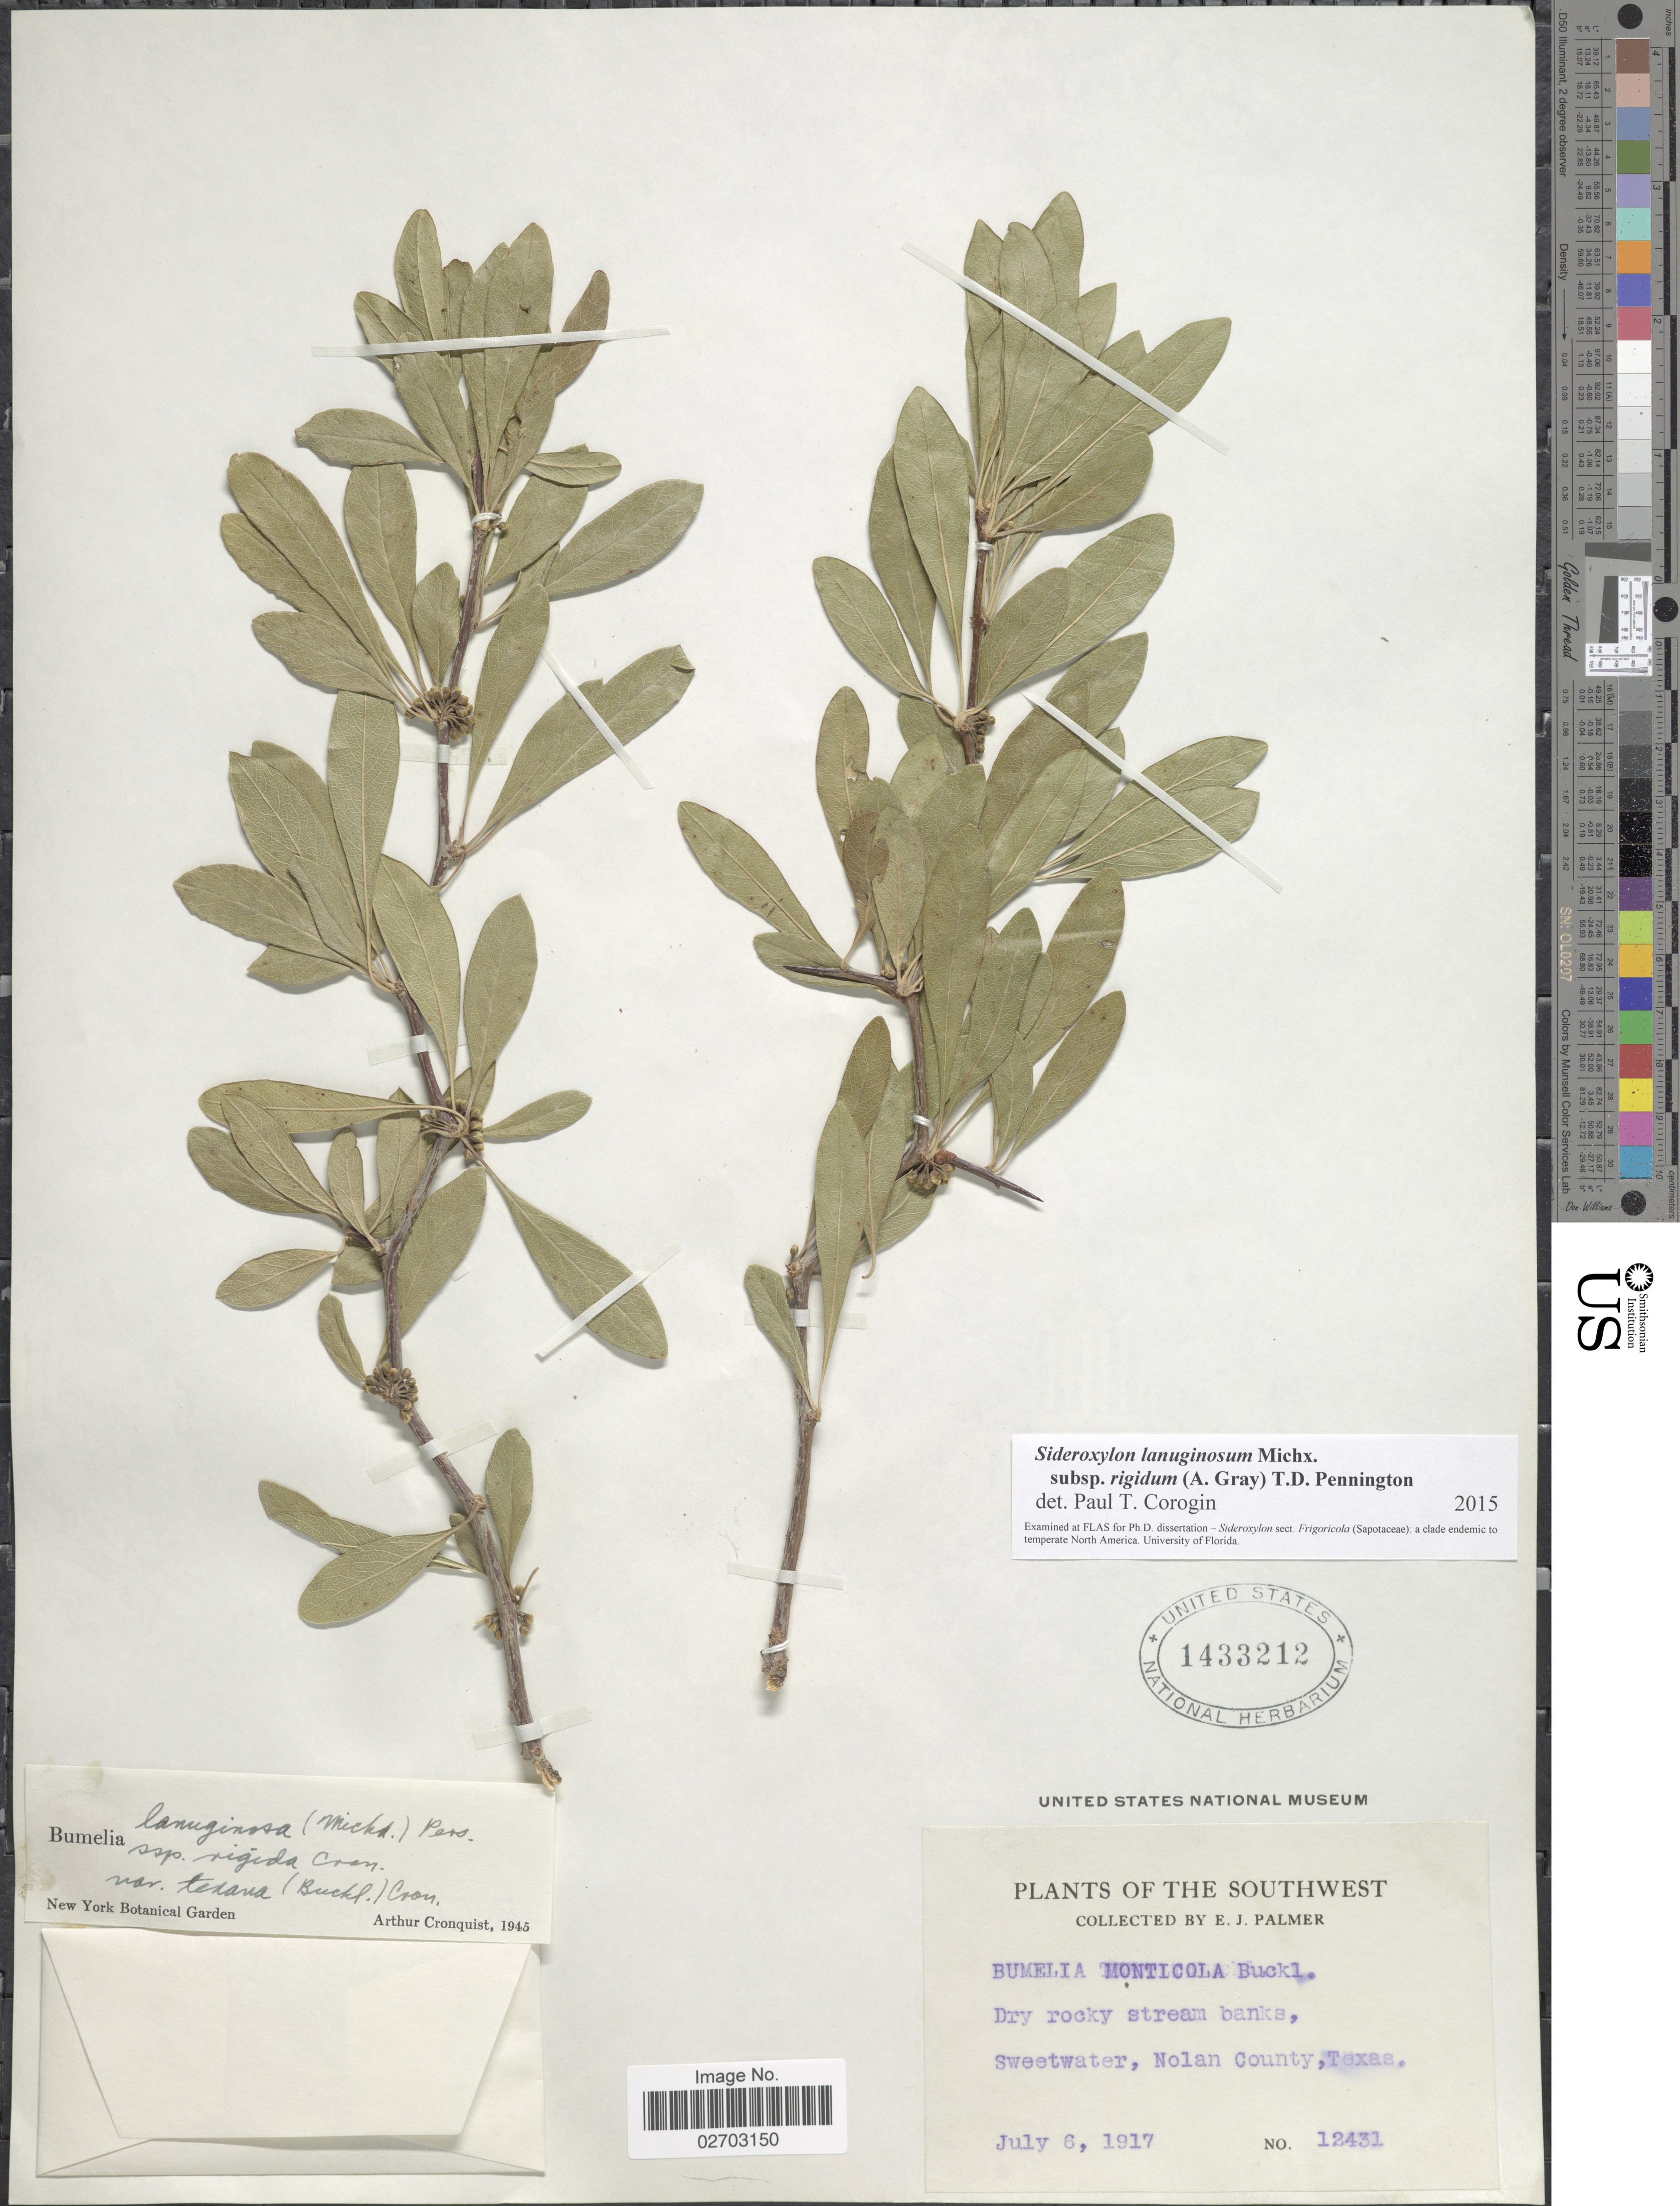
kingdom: Plantae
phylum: Tracheophyta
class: Magnoliopsida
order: Ericales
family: Sapotaceae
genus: Sideroxylon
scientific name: Sideroxylon lanuginosum subsp. rigidum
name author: (A. Gray) T.D. Penn.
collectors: E. J. Palmer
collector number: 12431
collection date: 1917-07-06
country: United States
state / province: Texas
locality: Dry rocky stream banks, Sweetwater, Nolan County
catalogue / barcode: US 1433212